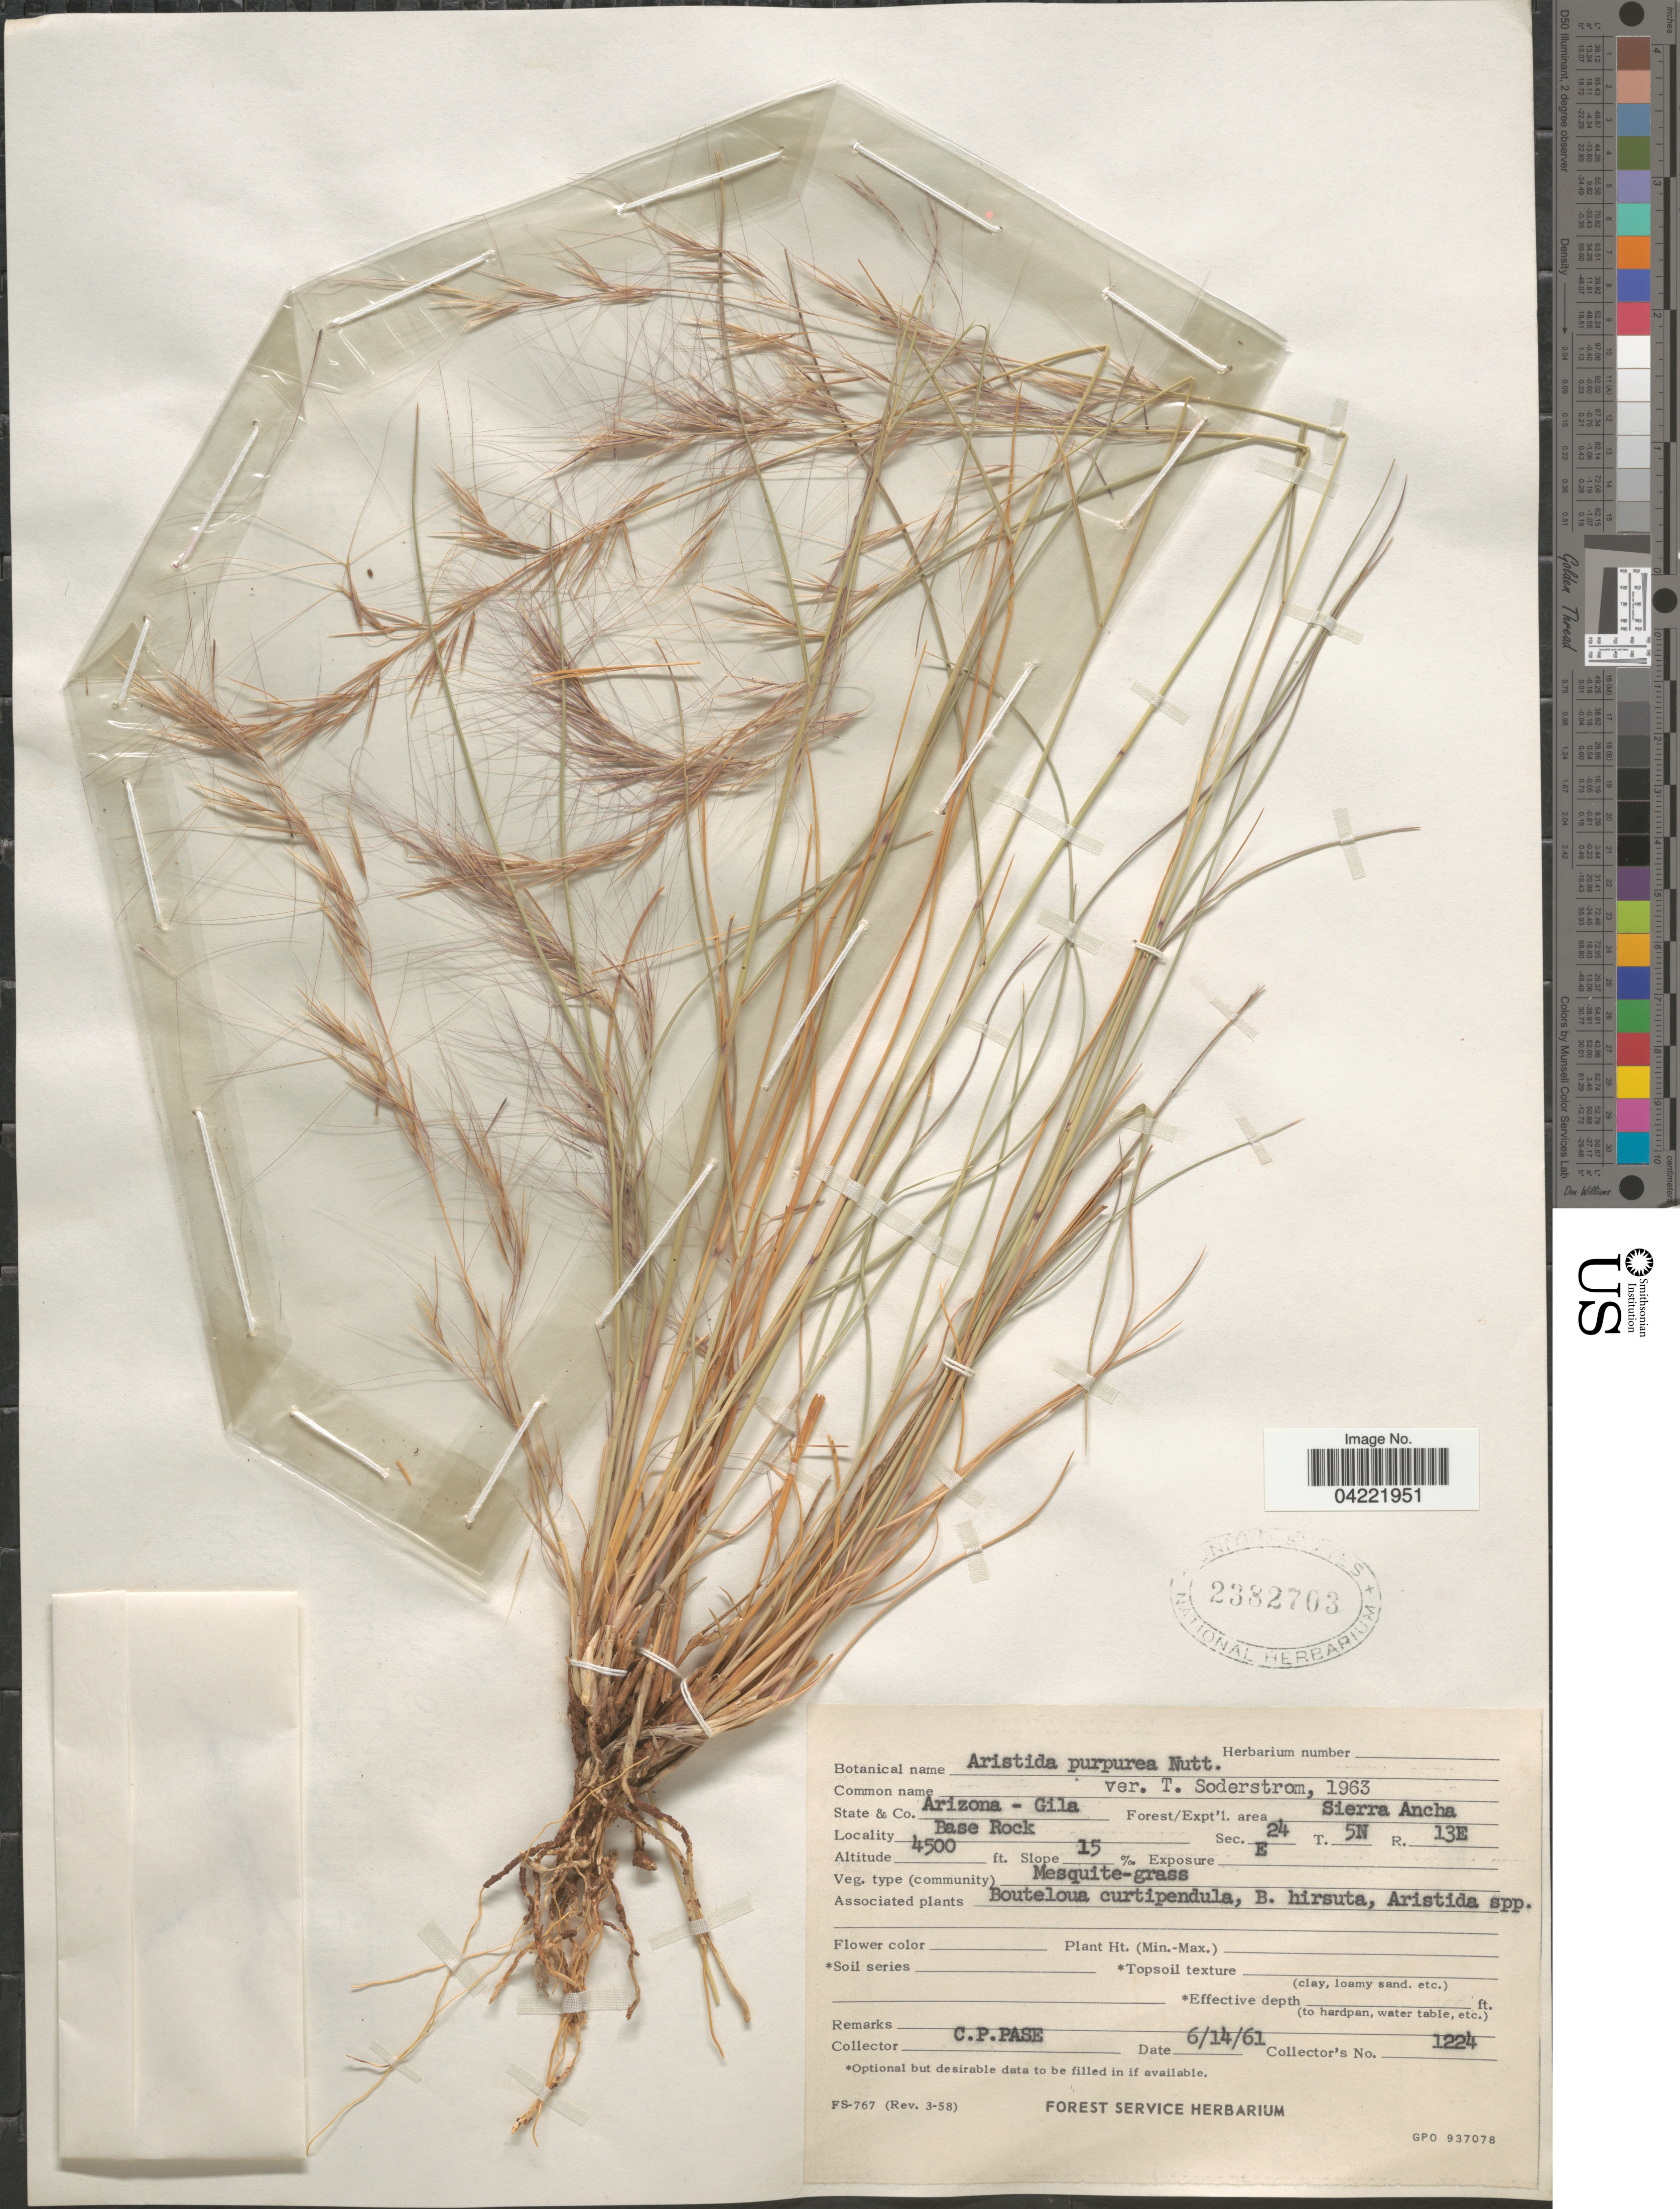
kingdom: Plantae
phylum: Tracheophyta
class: Liliopsida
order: Poales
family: Poaceae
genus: Aristida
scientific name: Aristida purpurea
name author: Nutt.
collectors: C. P. Pase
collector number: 1224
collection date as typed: Transcribed d/m/y: 14/6/61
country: United States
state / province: Arizona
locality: Co. Gila. Forest/Expt'l. area Sierra Ancha. Base Rock. Sec. E 24 T. 5N R.13E.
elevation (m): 1372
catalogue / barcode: US 2382703